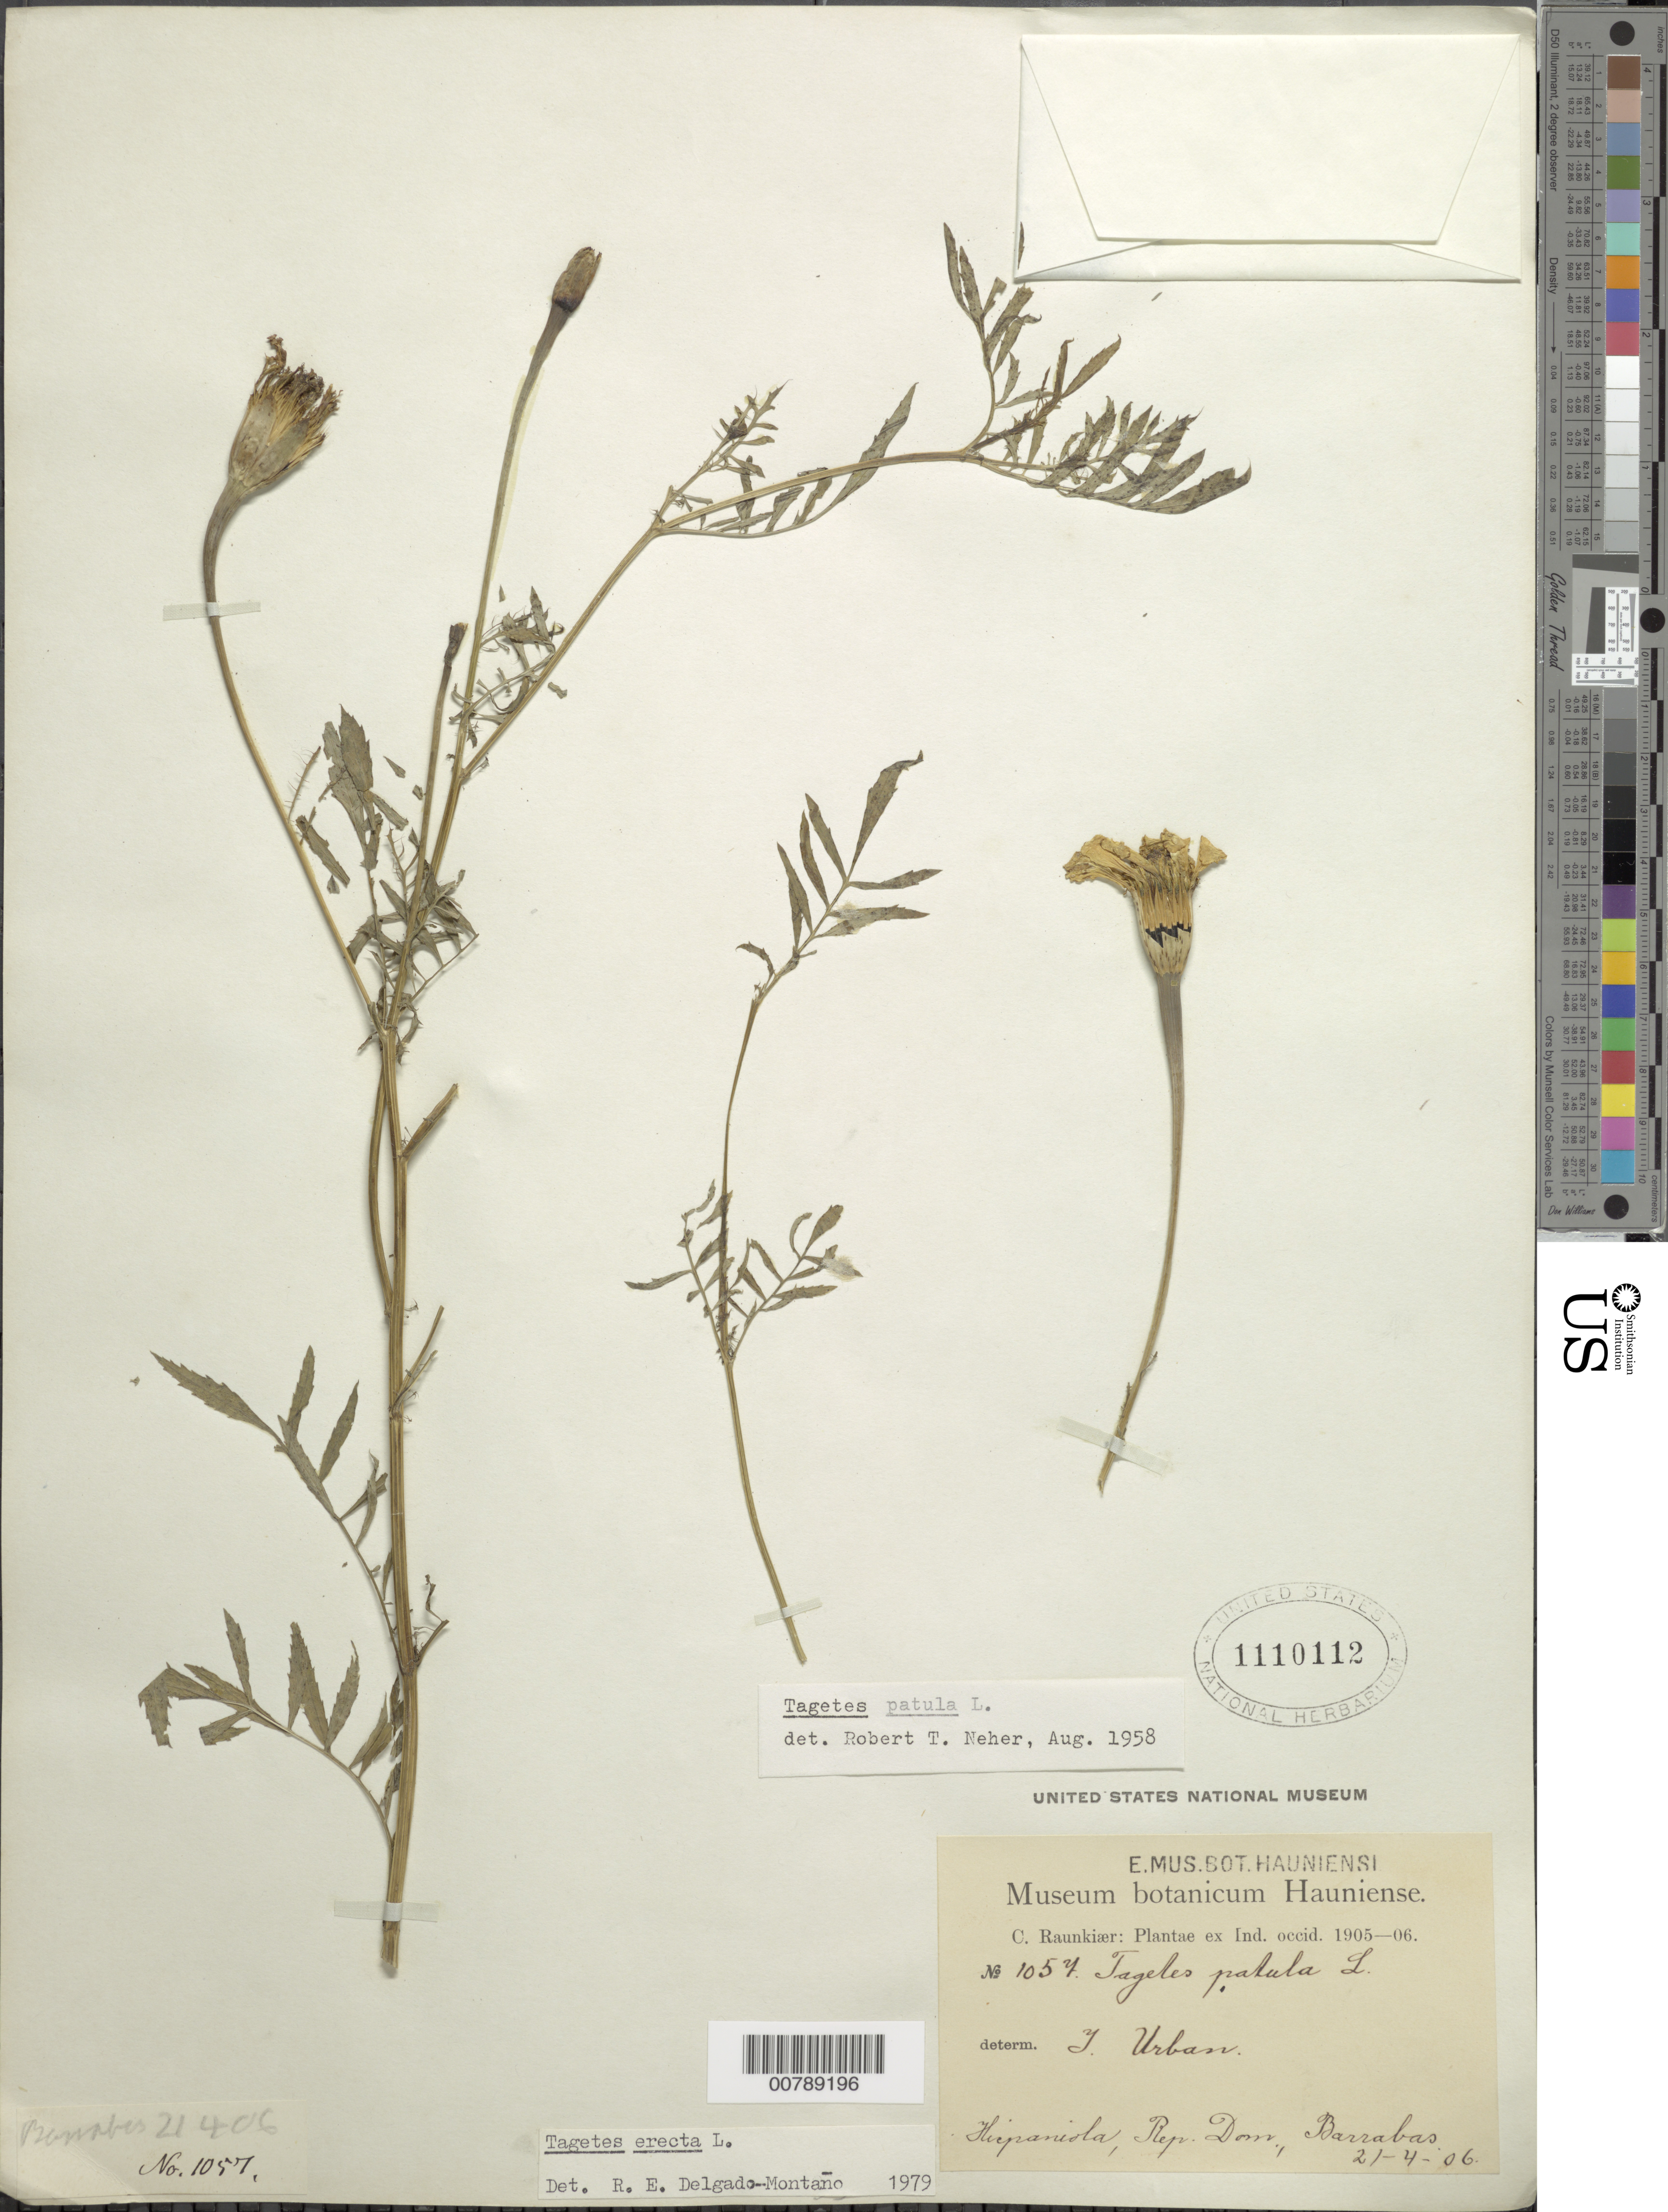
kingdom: Plantae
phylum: Tracheophyta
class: Magnoliopsida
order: Asterales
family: Asteraceae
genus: Tagetes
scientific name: Tagetes erecta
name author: L.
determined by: Delgado-Montano, R. E.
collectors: C. C. Raunkiaer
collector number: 1054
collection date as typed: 21 Apr 1906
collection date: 1906-04-21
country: Dominican Republic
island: Hispaniola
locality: Barrabas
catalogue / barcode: US 1110112